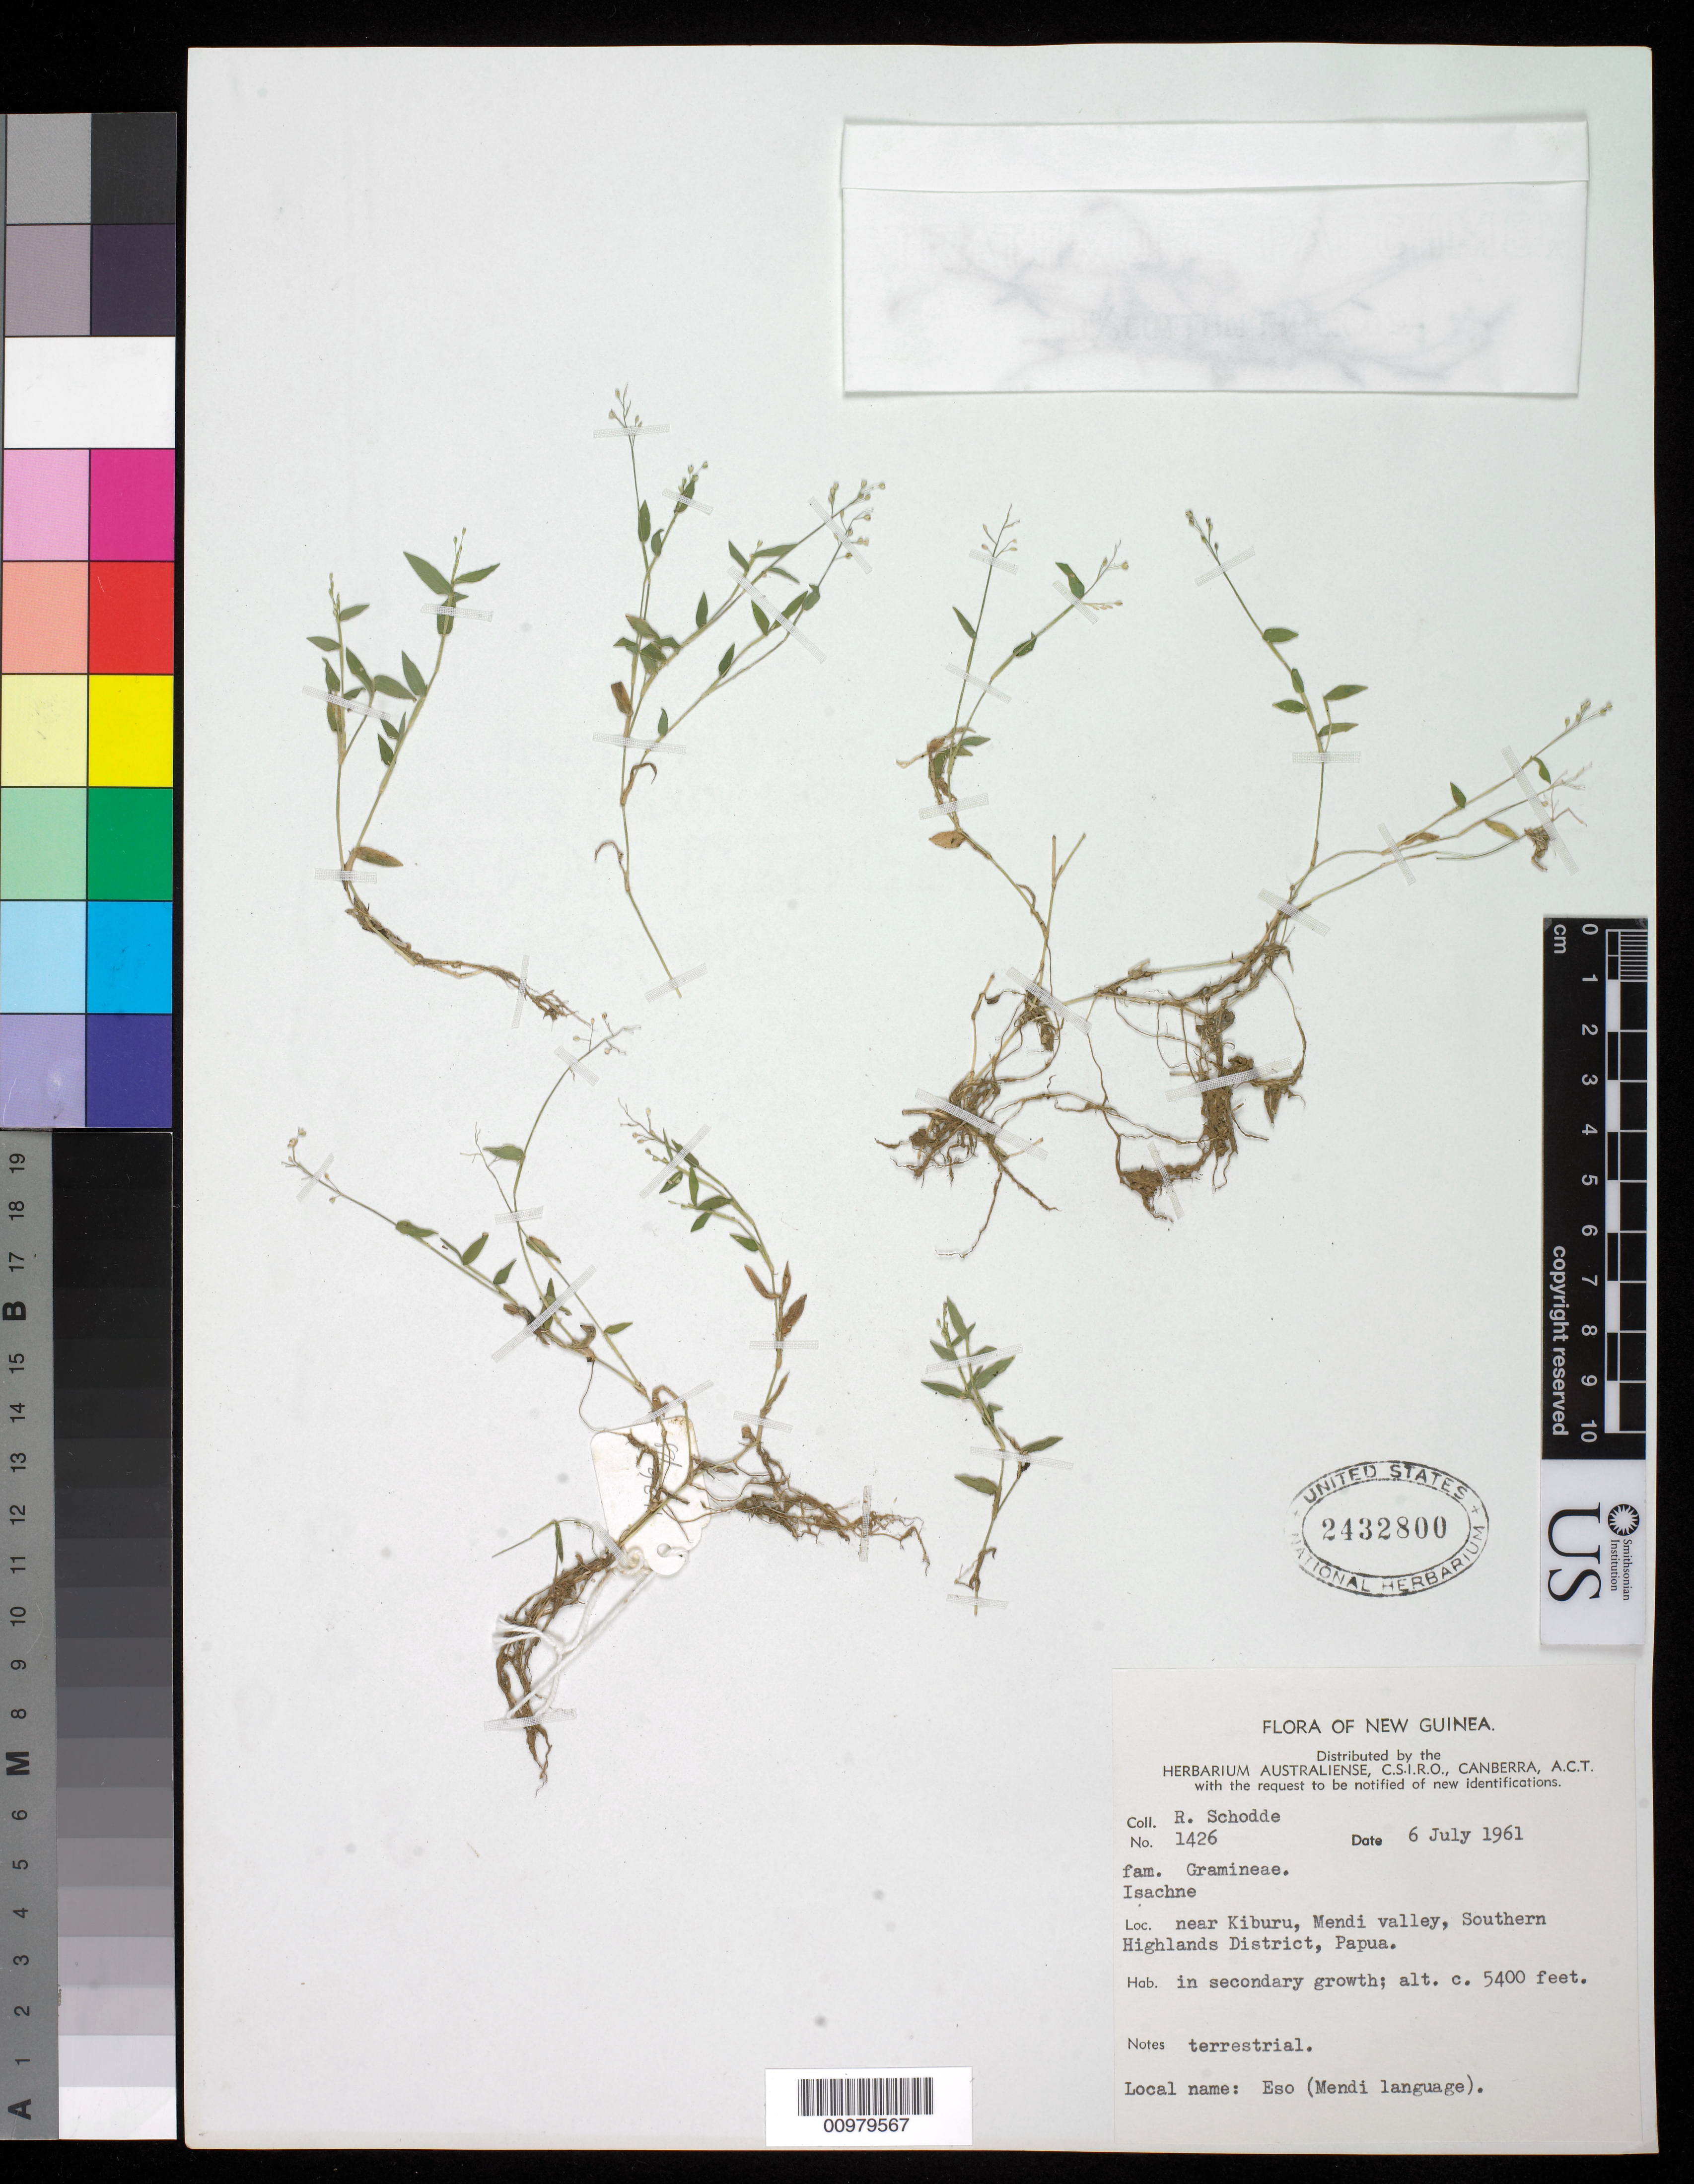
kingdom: Plantae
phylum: Tracheophyta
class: Liliopsida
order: Poales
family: Poaceae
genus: Isachne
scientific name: Isachne sp.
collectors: R. Schodde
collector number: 1426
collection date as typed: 06 Jul 1961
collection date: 1961-07-06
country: Papua New Guinea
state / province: Southern Highlands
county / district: Mendi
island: New Guinea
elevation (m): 1646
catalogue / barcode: US 2432800